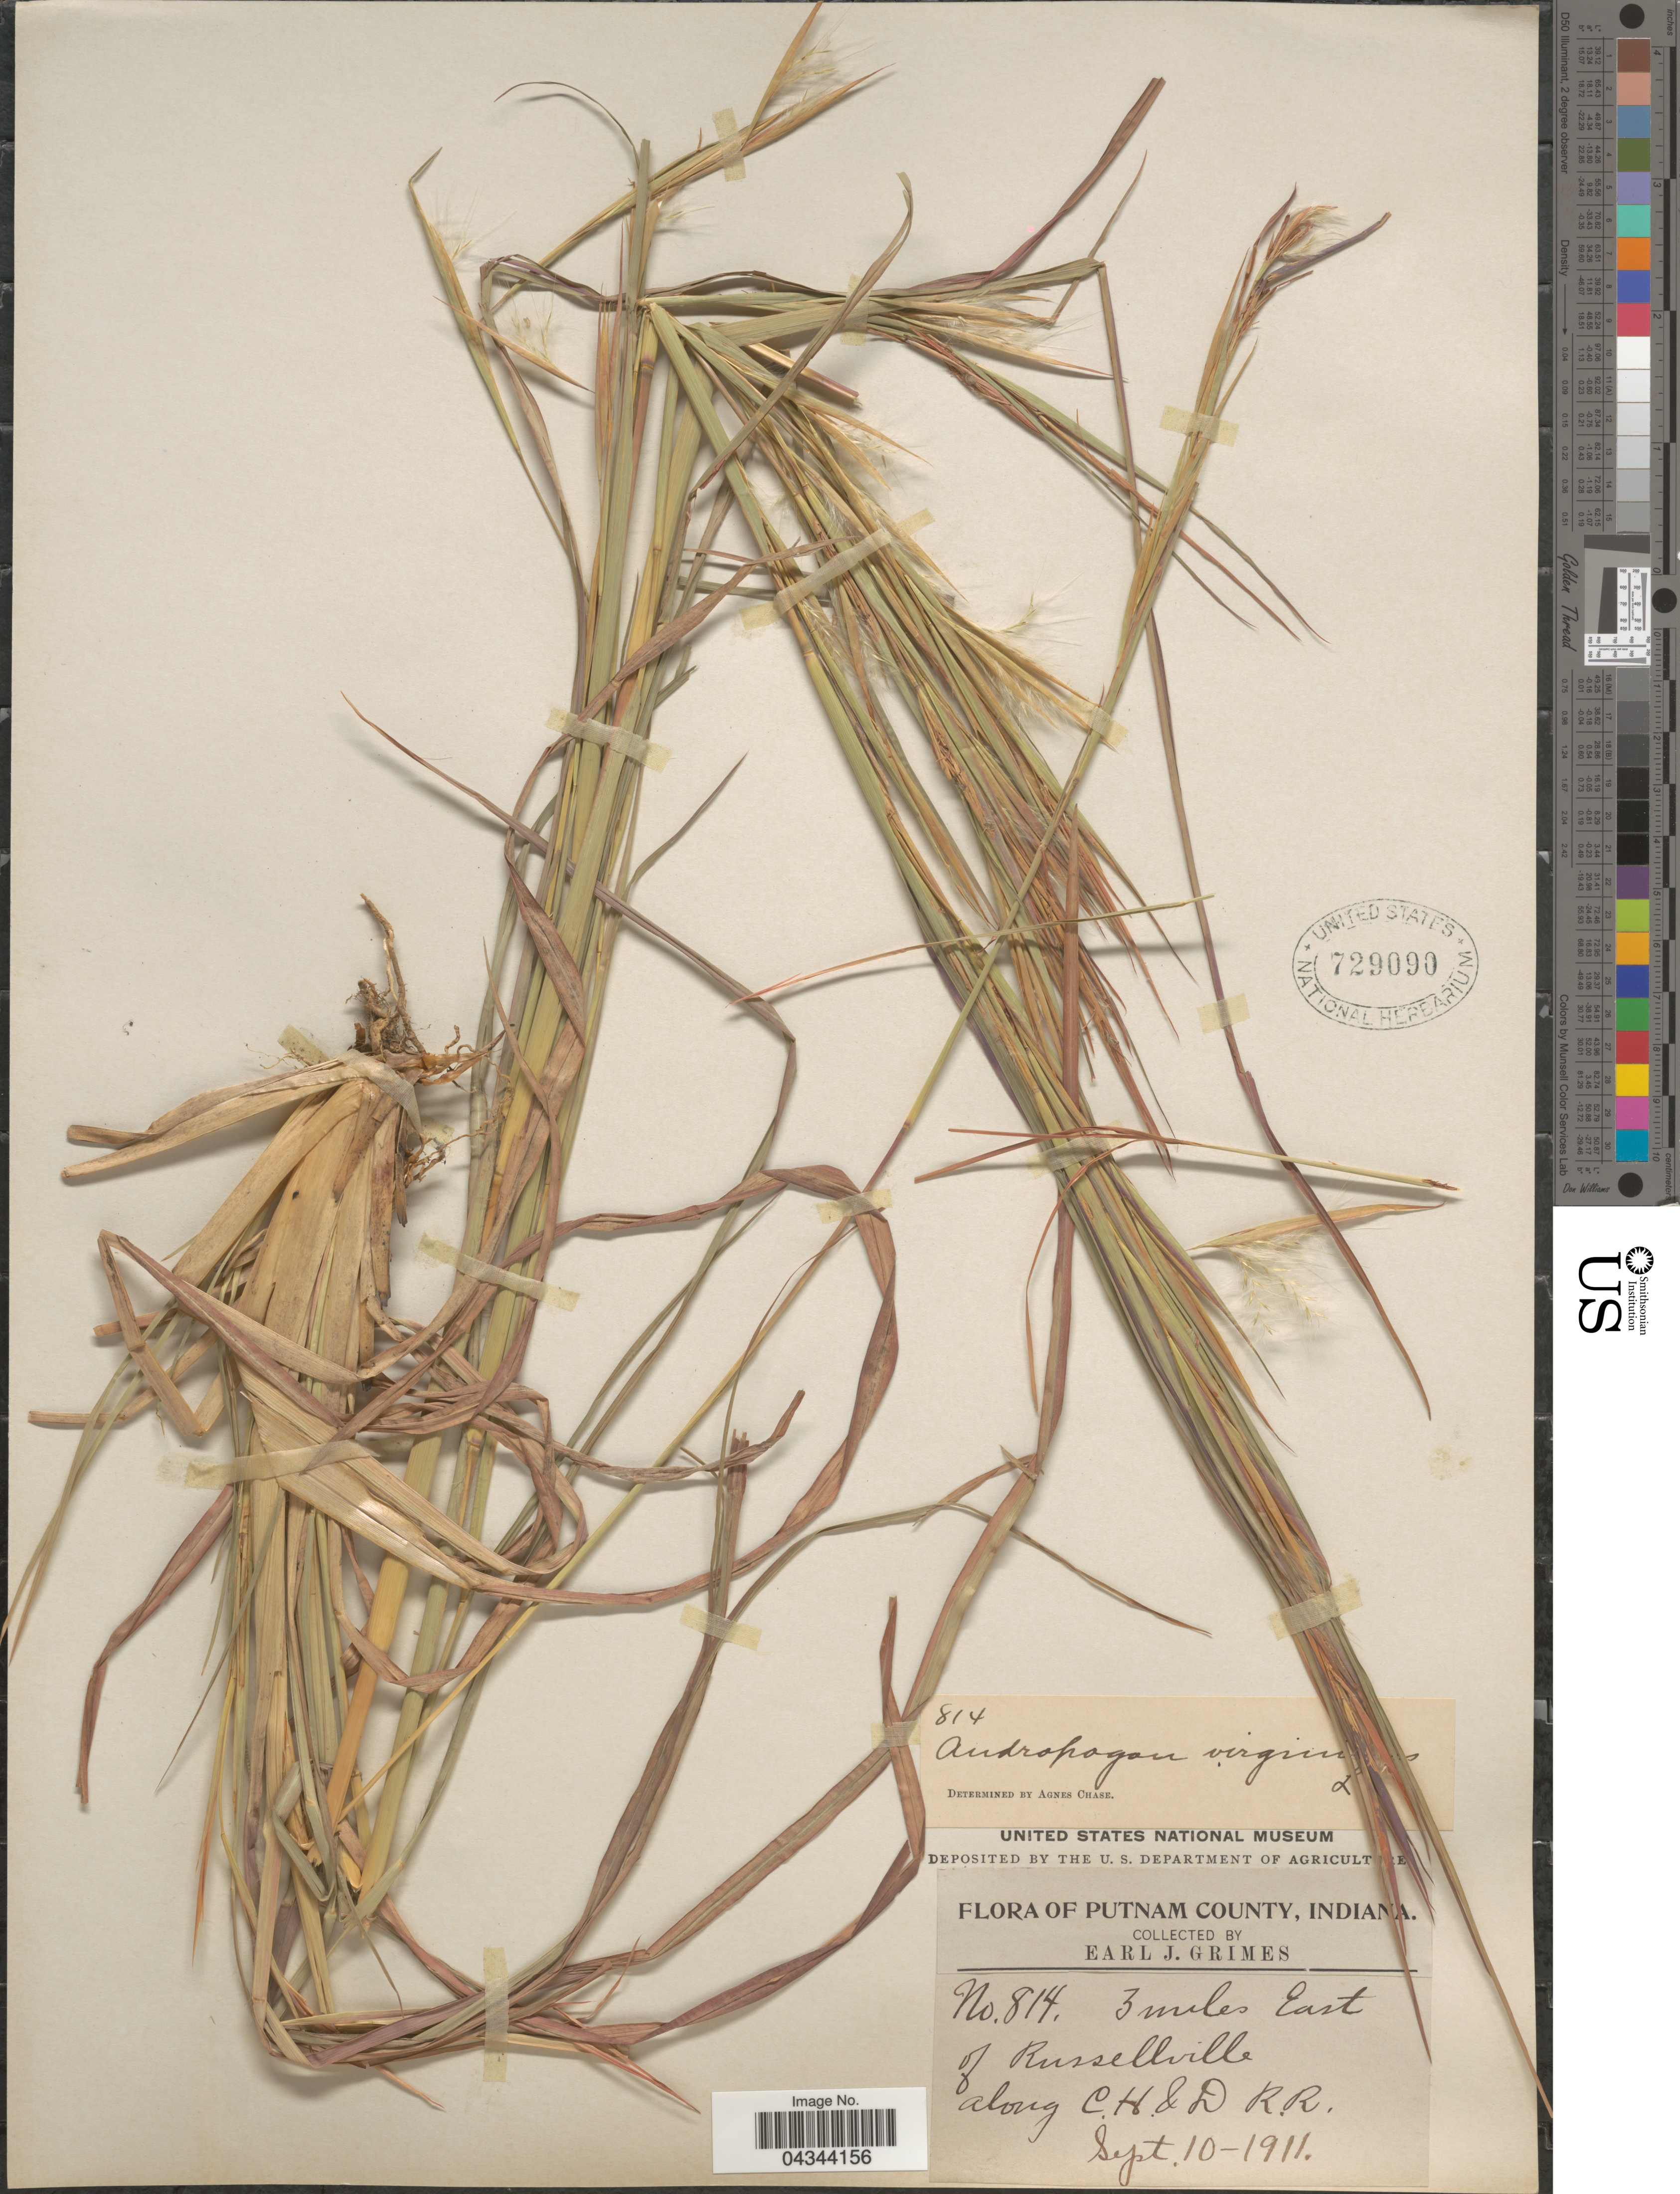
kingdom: Plantae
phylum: Tracheophyta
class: Liliopsida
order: Poales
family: Poaceae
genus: Andropogon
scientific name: Andropogon virginicus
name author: L.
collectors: E. J. Grimes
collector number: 814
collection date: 1911-09-10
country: United States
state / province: Indiana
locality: Putnam County. 3 miles East of Russellville along C.H. & D. R.R.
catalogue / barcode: US 729090